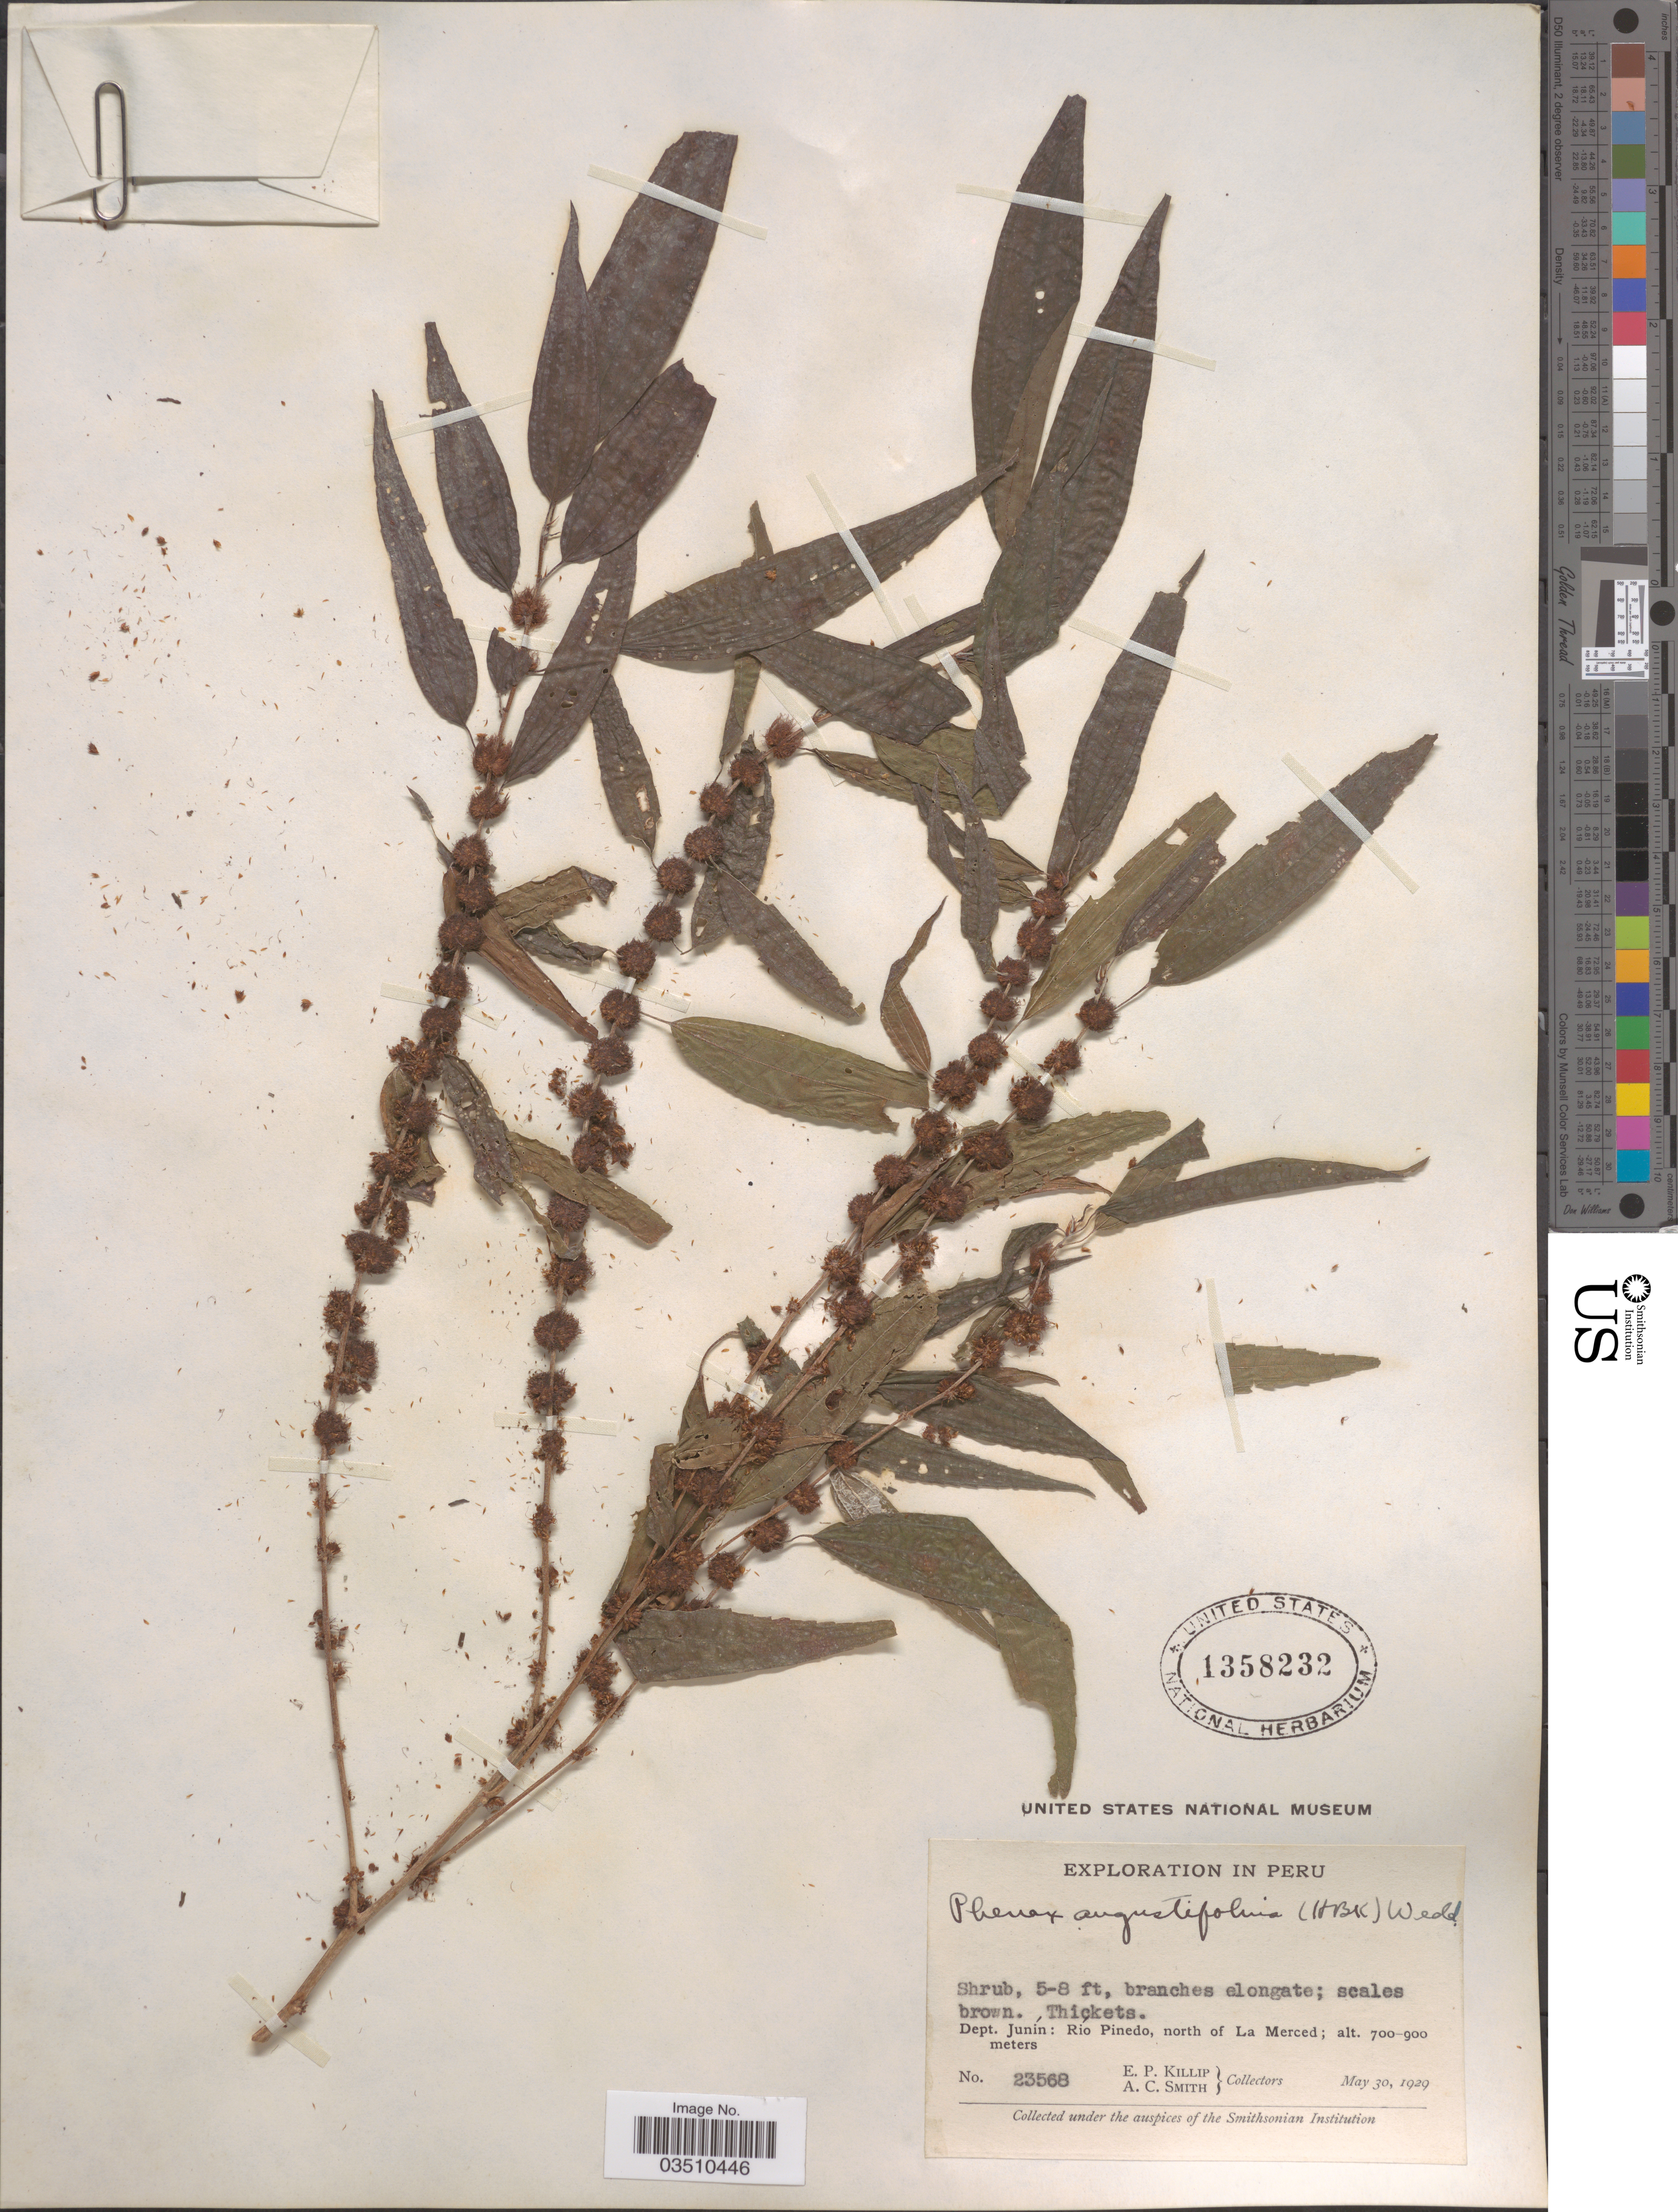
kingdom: Plantae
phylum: Tracheophyta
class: Magnoliopsida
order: Rosales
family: Urticaceae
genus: Phenax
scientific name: Phenax angustifolius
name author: (Kunth) Wedd.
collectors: E. P. Killip & A. C. Smith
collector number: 23568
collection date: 1929-05-30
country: Peru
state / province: Junín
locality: Dept. Junín: Río Pinedo, north of La Merced.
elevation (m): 700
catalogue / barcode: US 1358232